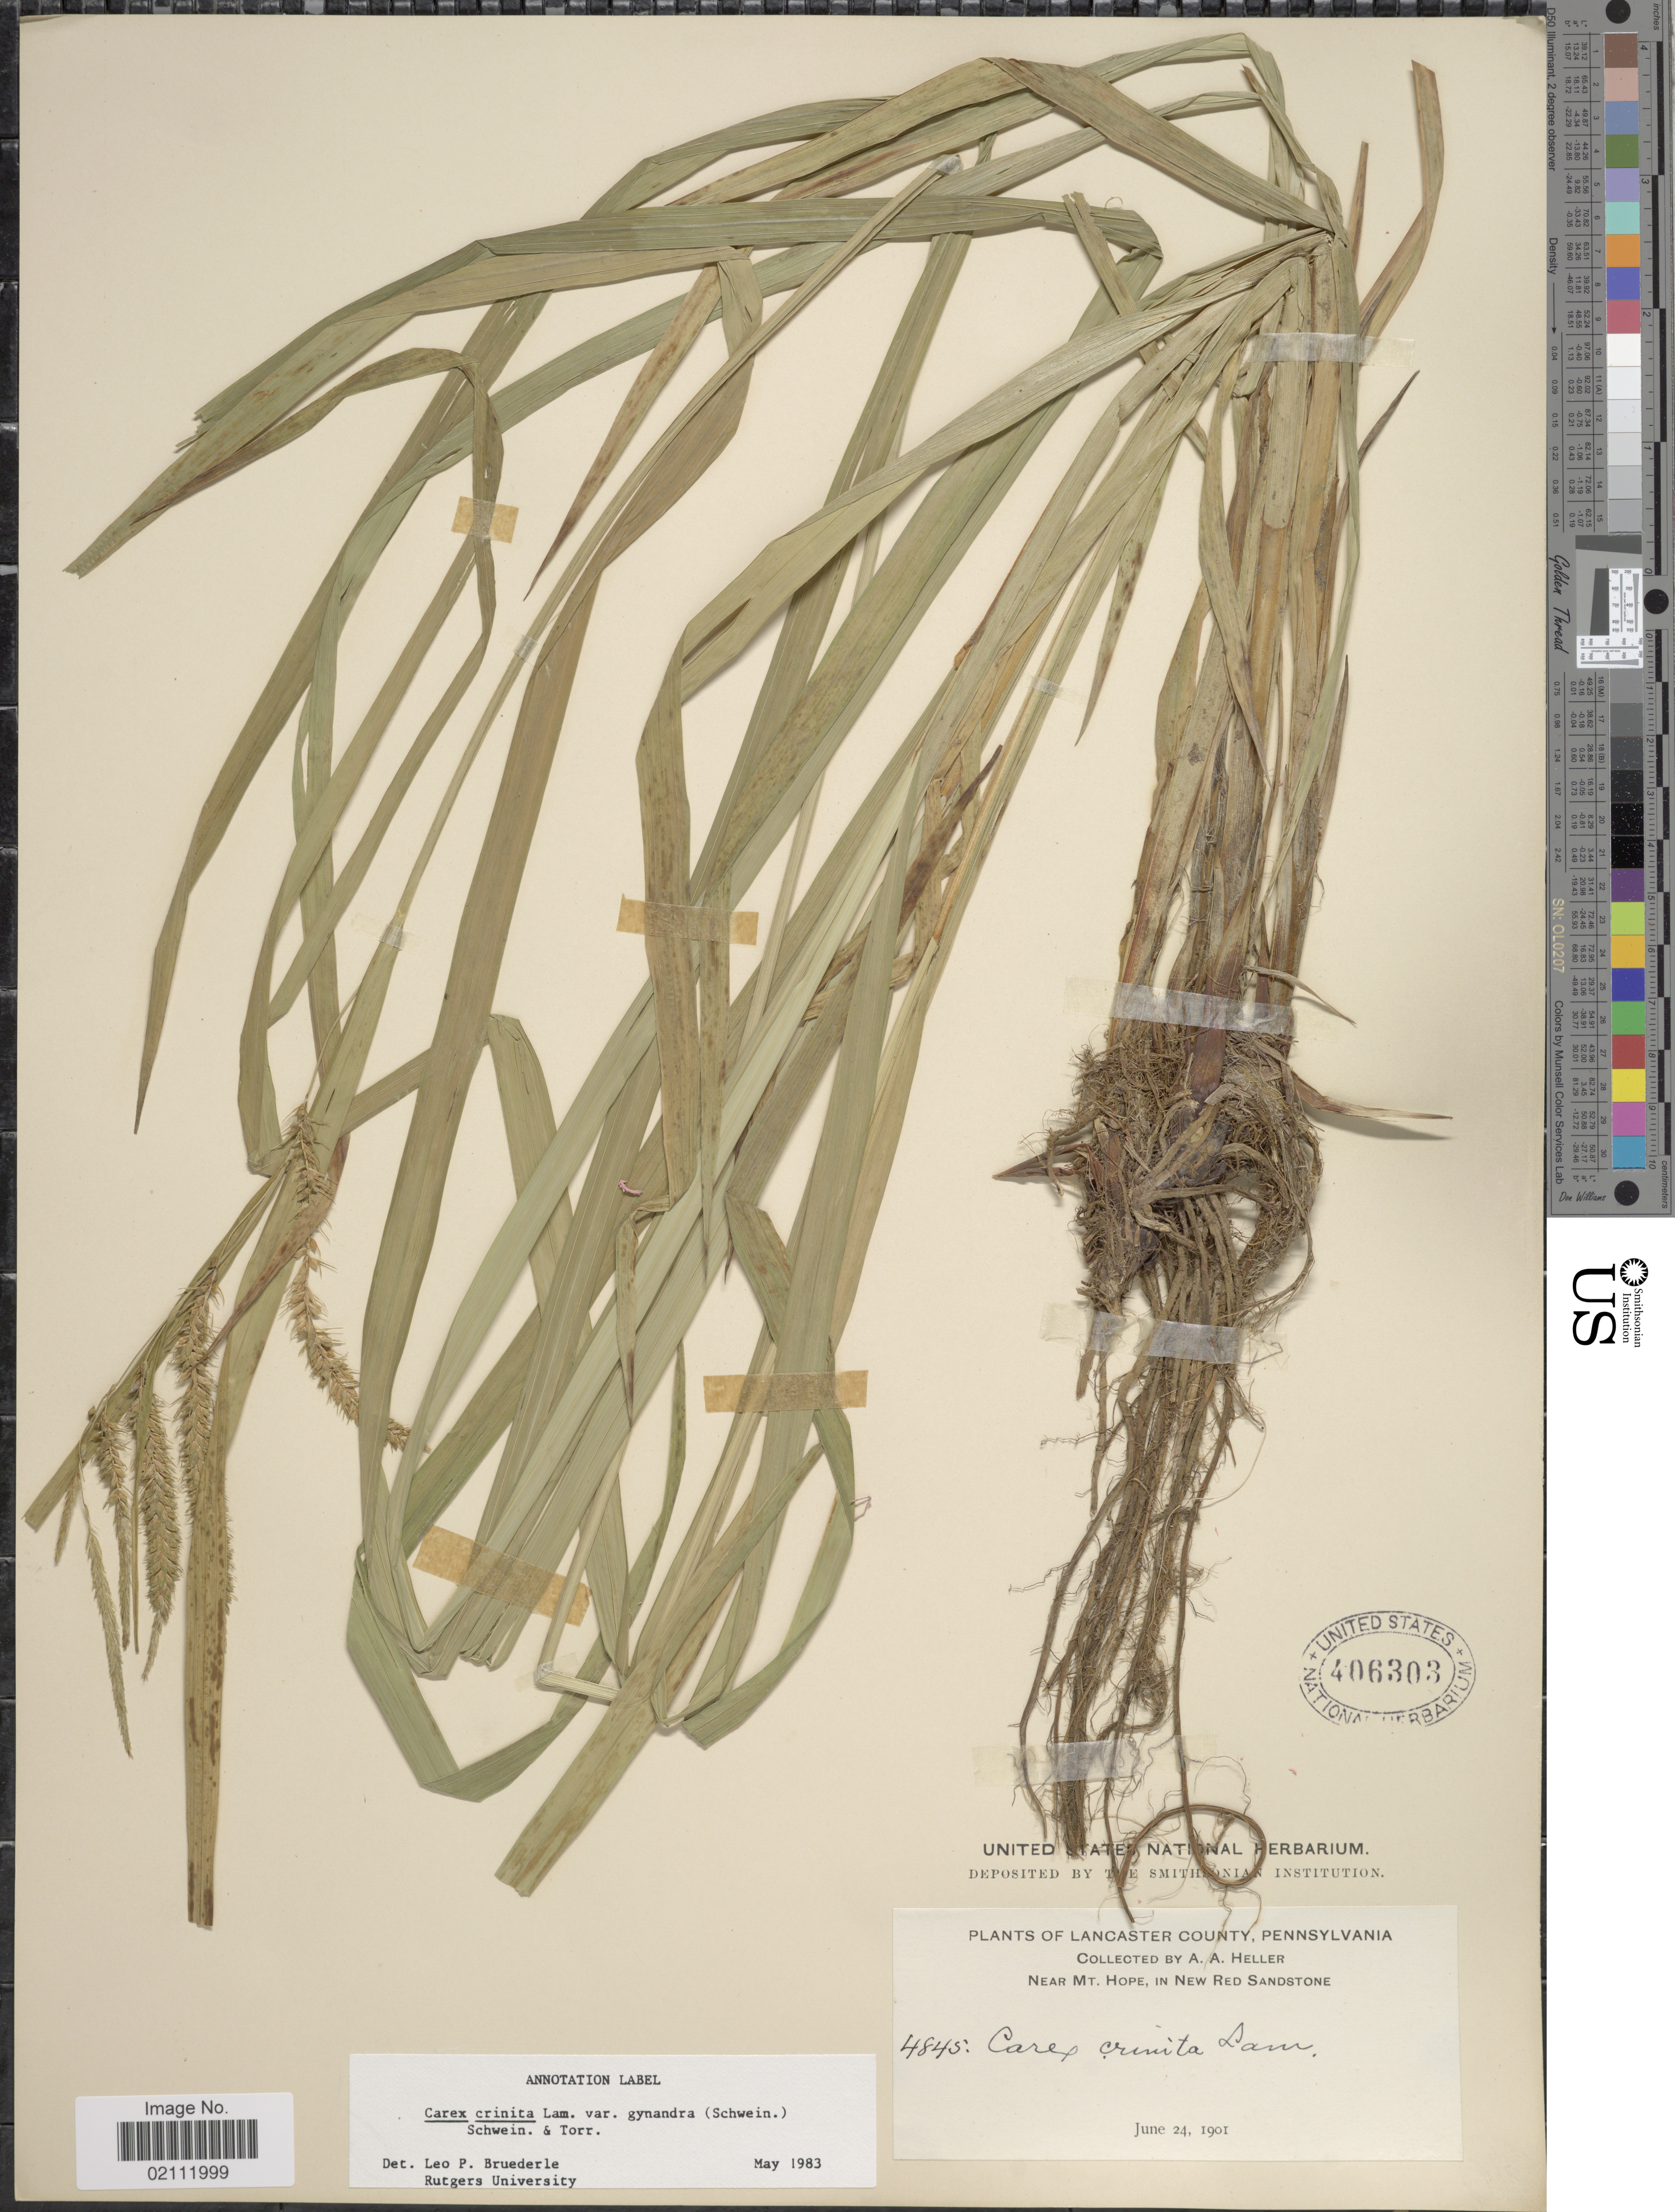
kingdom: Plantae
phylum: Tracheophyta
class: Liliopsida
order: Poales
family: Cyperaceae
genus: Carex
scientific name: Carex gynandra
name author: Schwein.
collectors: A. A. Heller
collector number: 4845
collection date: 1901-06-24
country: United States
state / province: Pennsylvania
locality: Lancaster County, near Mt. Hope, in New Red Sandstone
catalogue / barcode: US 406303